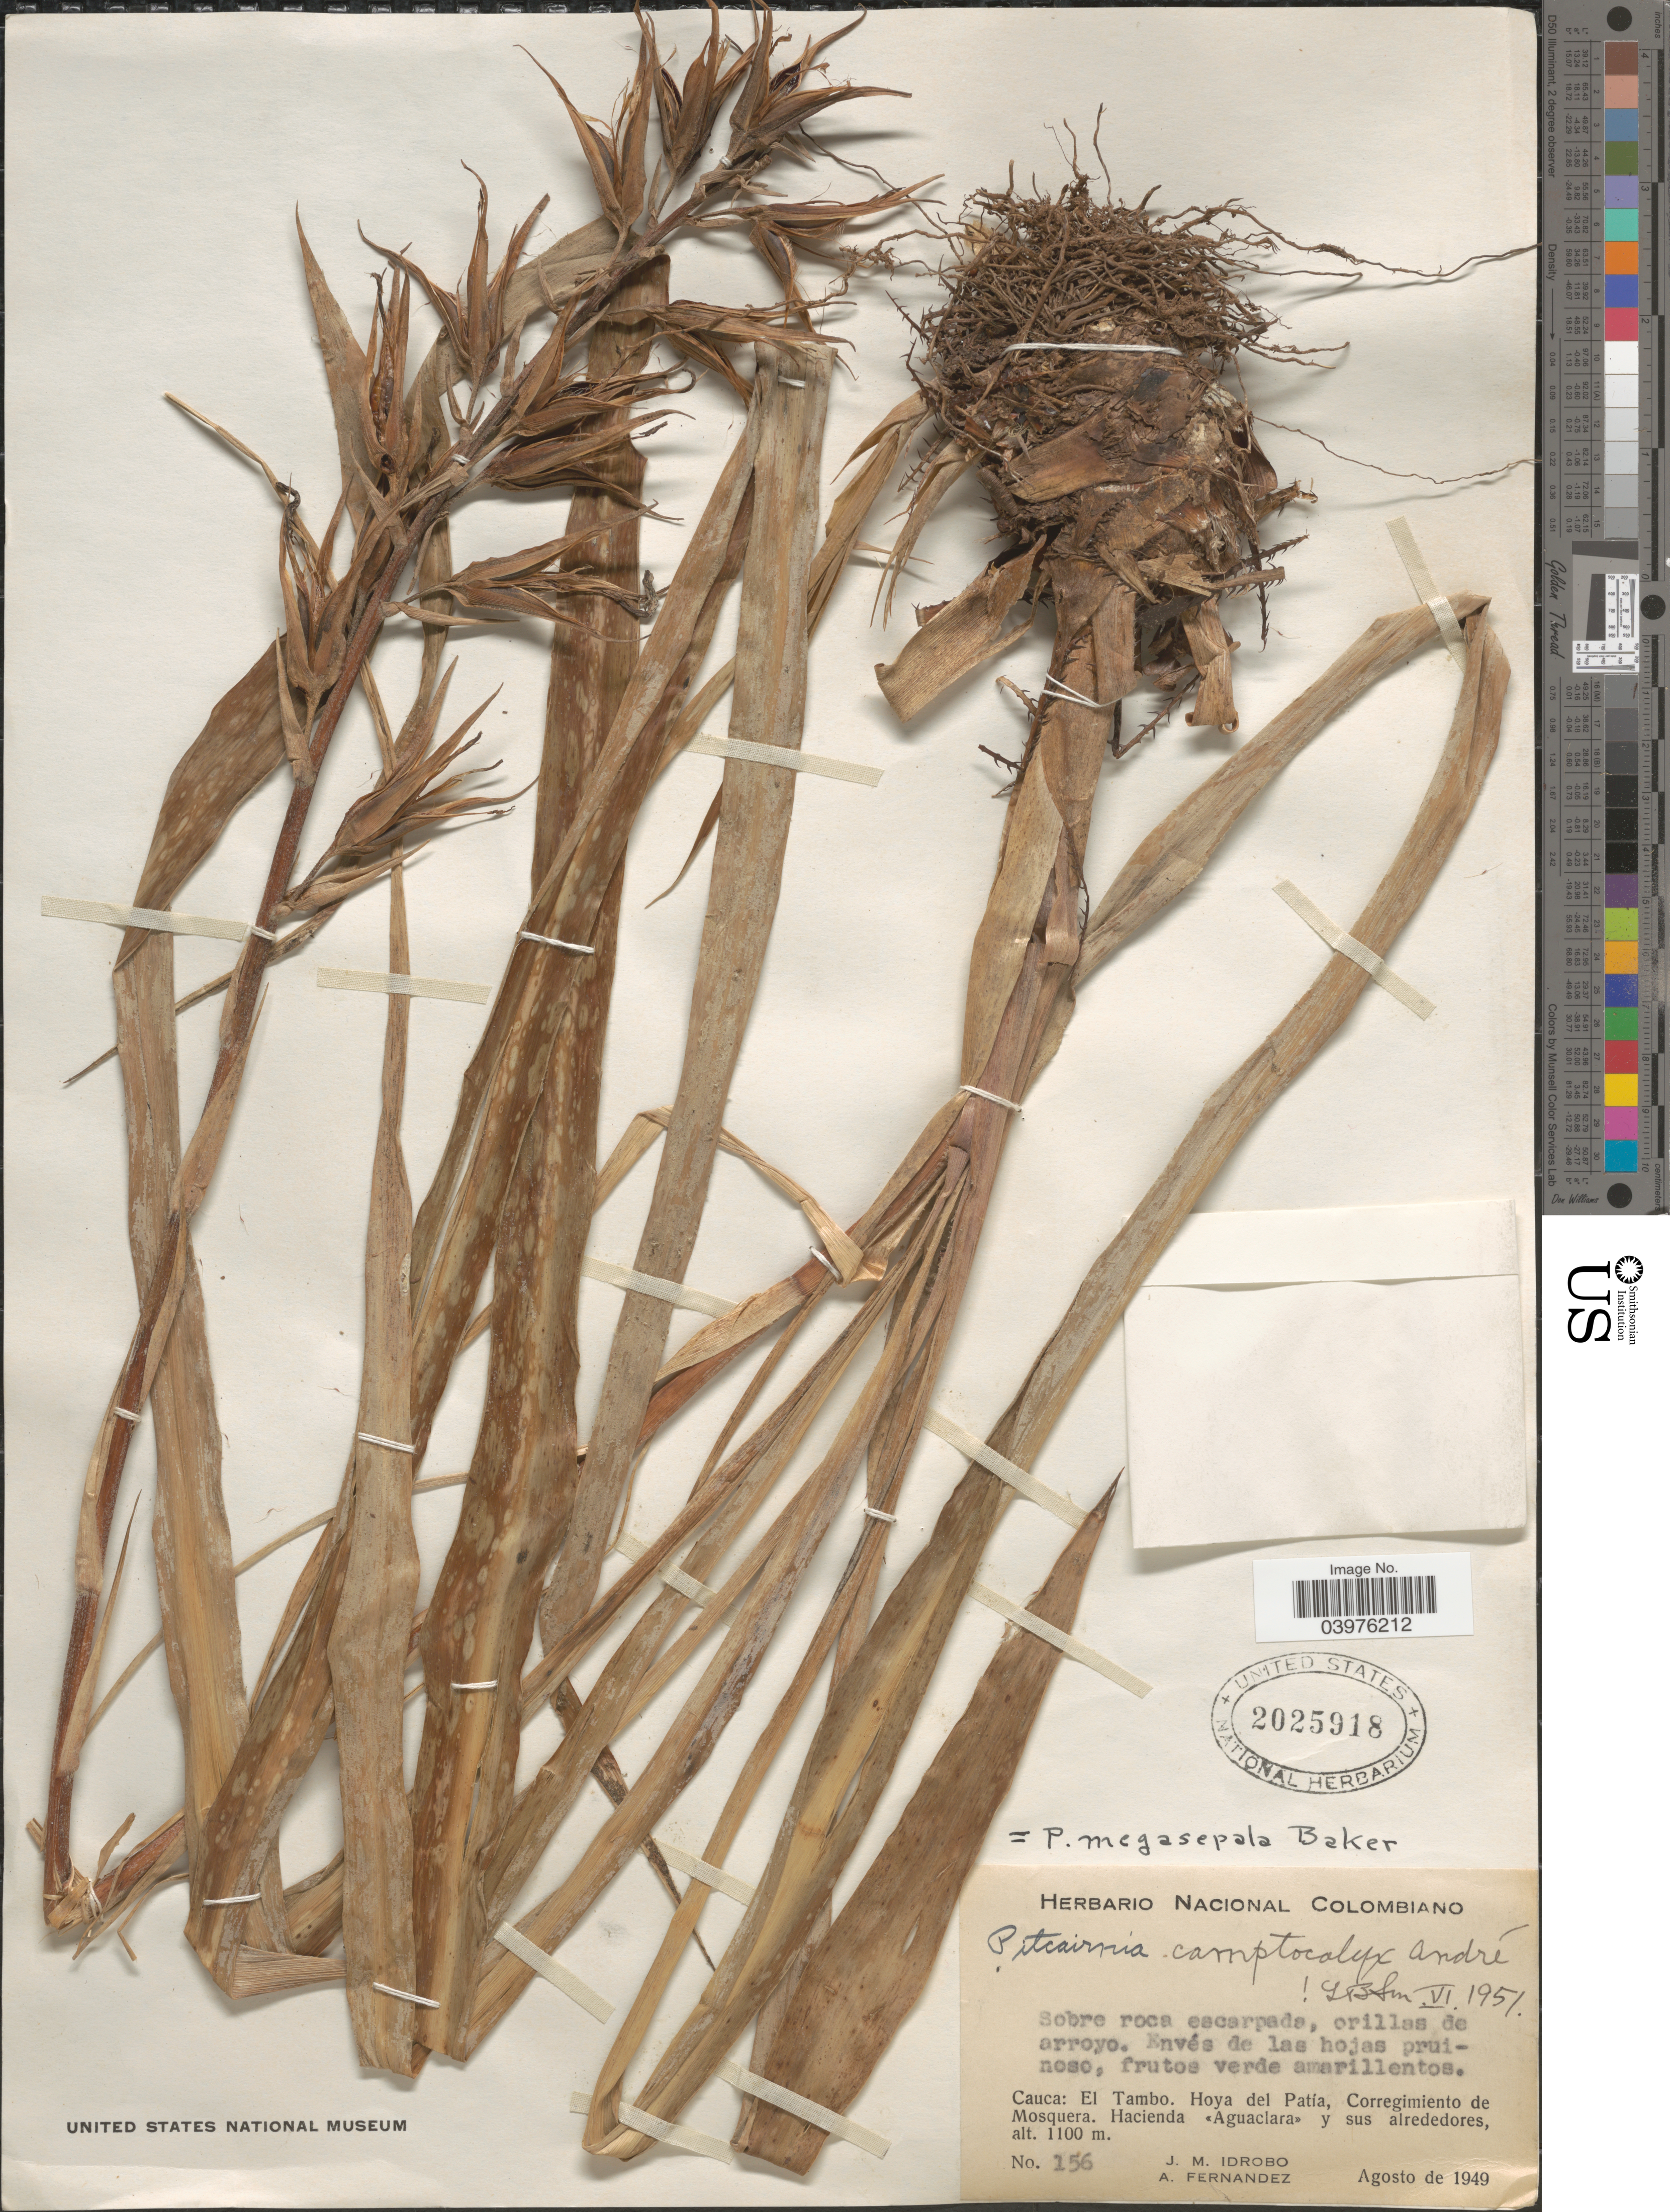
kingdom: Plantae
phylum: Tracheophyta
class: Liliopsida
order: Poales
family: Bromeliaceae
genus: Pitcairnia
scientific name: Pitcairnia megasepala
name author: Baker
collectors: J. M. Idrobo & A. Fernandez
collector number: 156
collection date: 1949-08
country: Colombia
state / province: Cauca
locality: El Tambo. Hoya del Patía, Corregimiento de Mosquera. Hacienda Aguaclara y sus alrededores.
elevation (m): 1100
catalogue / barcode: US 2025918